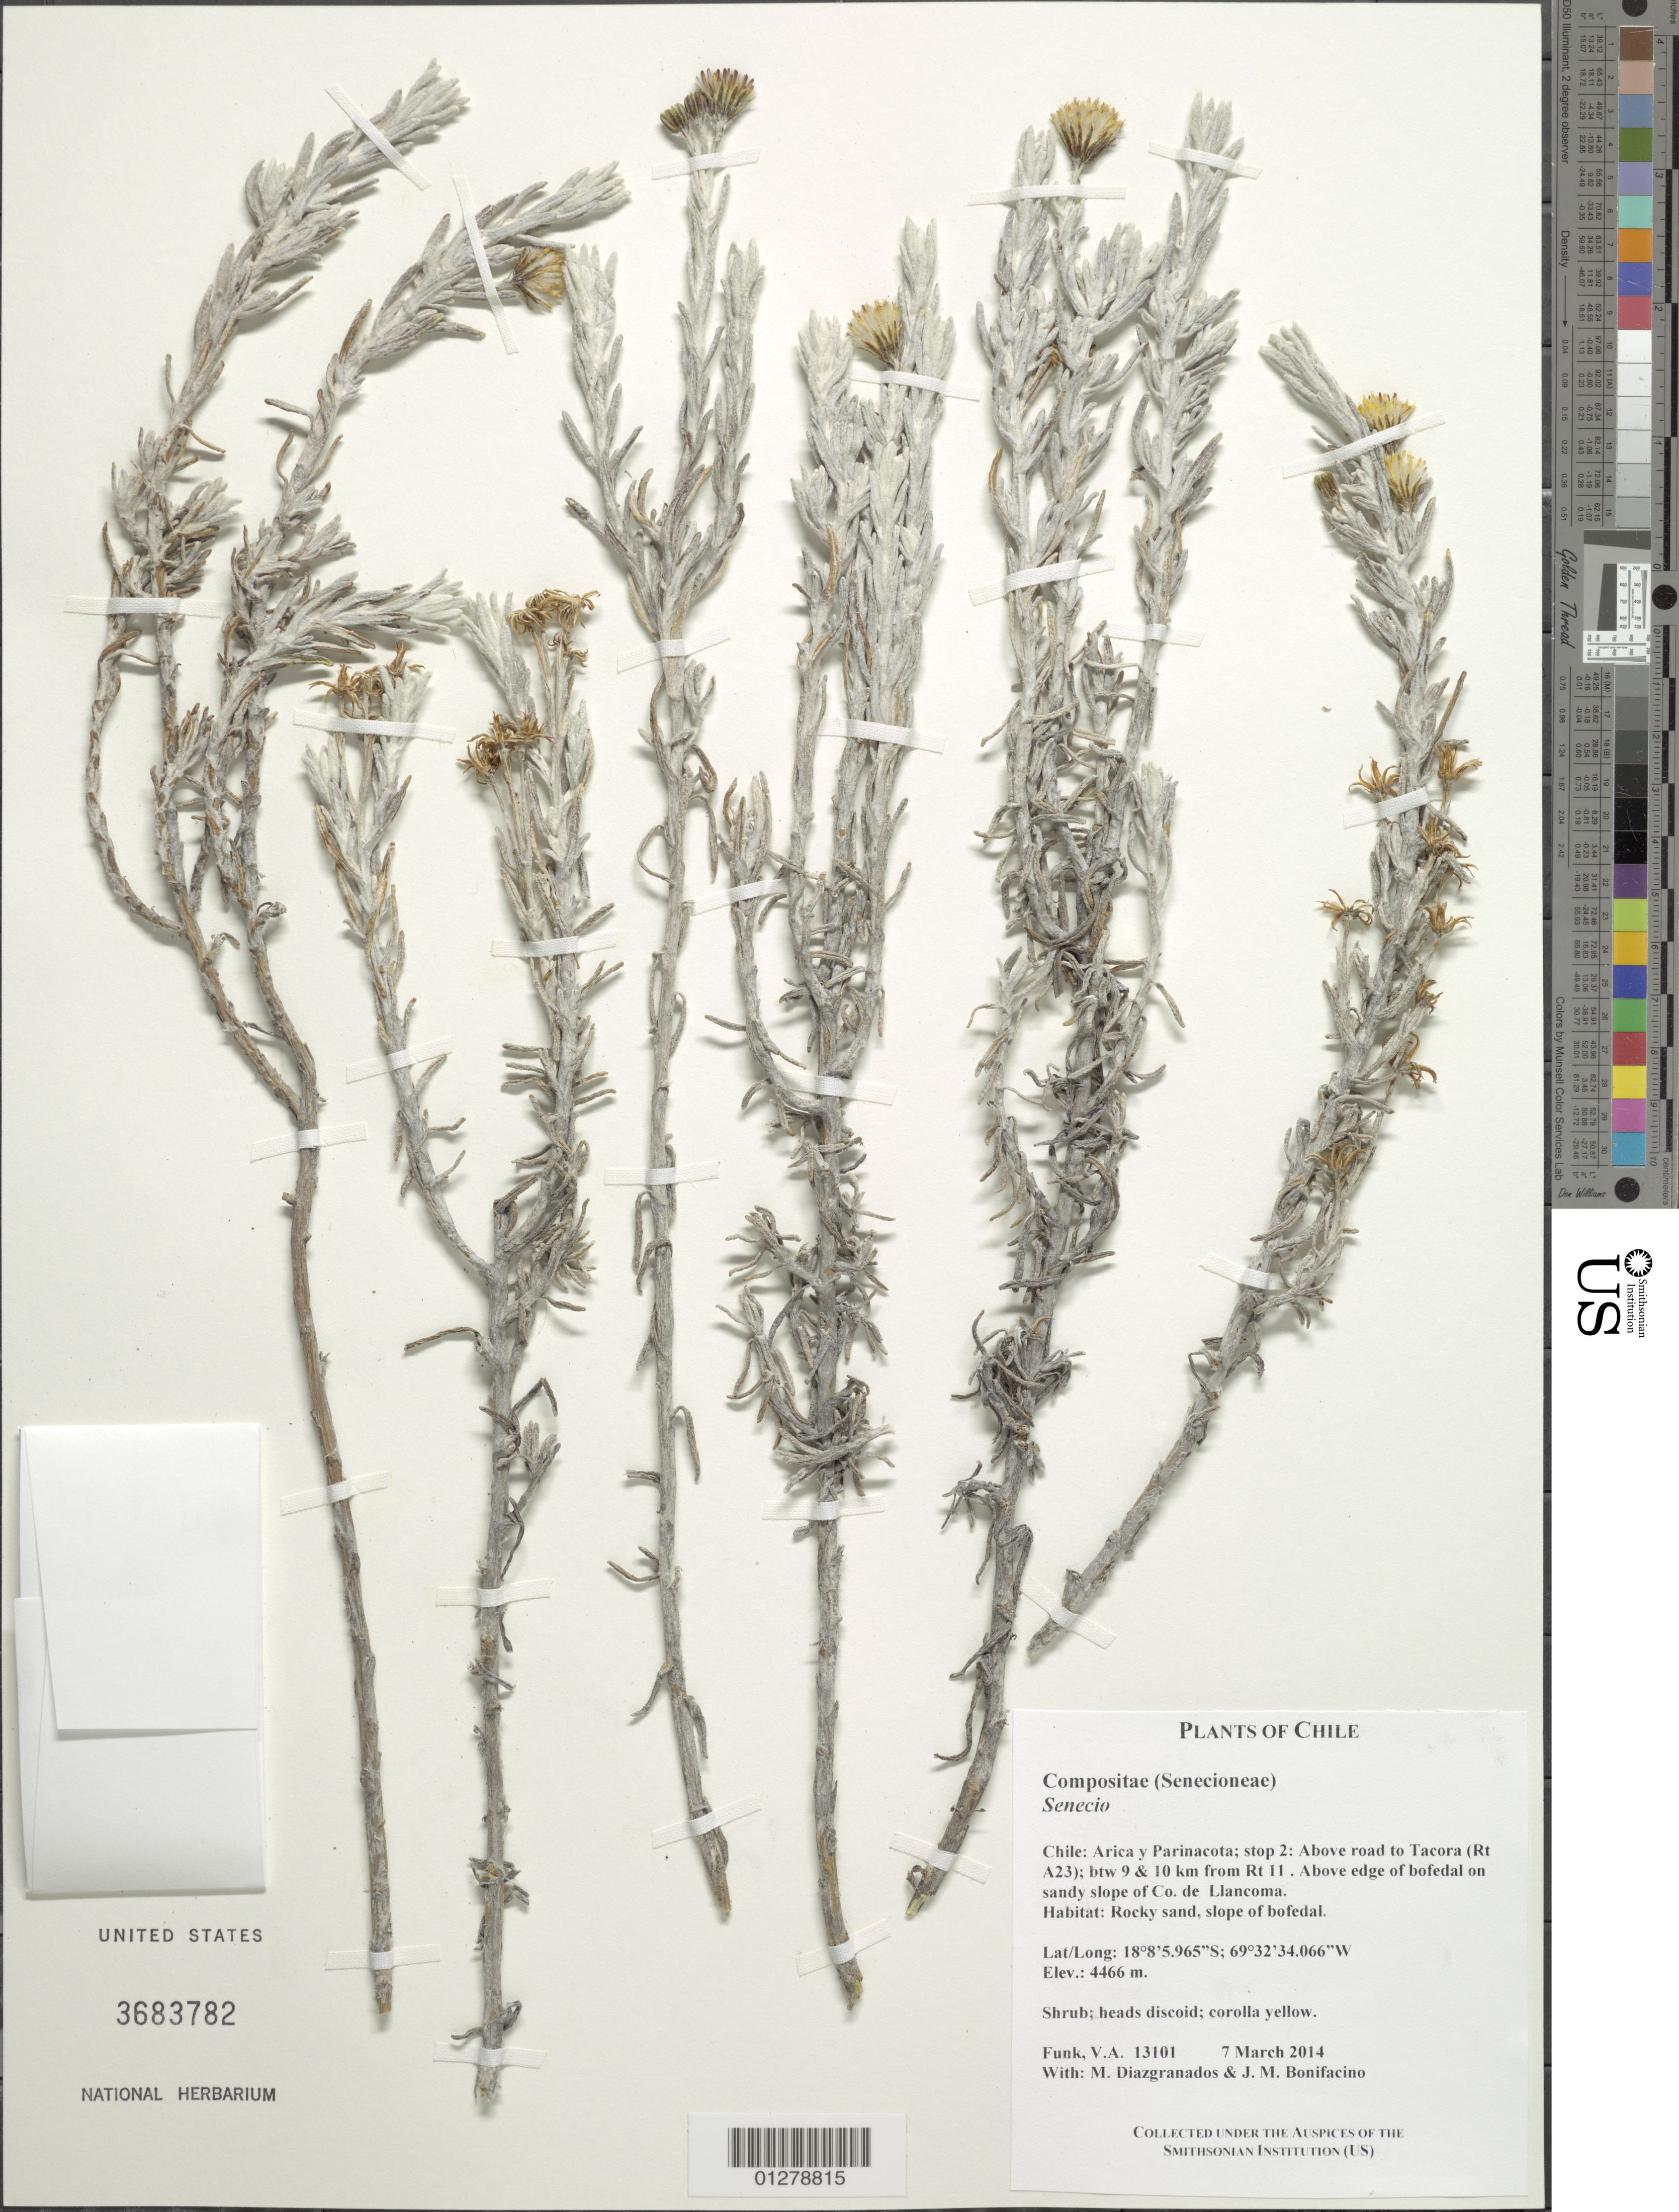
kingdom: Plantae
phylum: Tracheophyta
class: Magnoliopsida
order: Asterales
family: Asteraceae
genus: Senecio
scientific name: Senecio tacorensis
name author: Cabrera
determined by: Calvo, Joel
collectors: V. Funk, M. Diazgranados C. & M. Bonifacino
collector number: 13101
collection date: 2014-03-07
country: Chile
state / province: Arica y Parinacota (XV)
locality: Above road to Tacora (Rt A23); btw 9 & 10 km from Rt 11. Above edge of bofedal on sandy slope of Cerro Llancoma.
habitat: rocky sand, slope of bofedal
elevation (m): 4466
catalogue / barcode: US 3683782